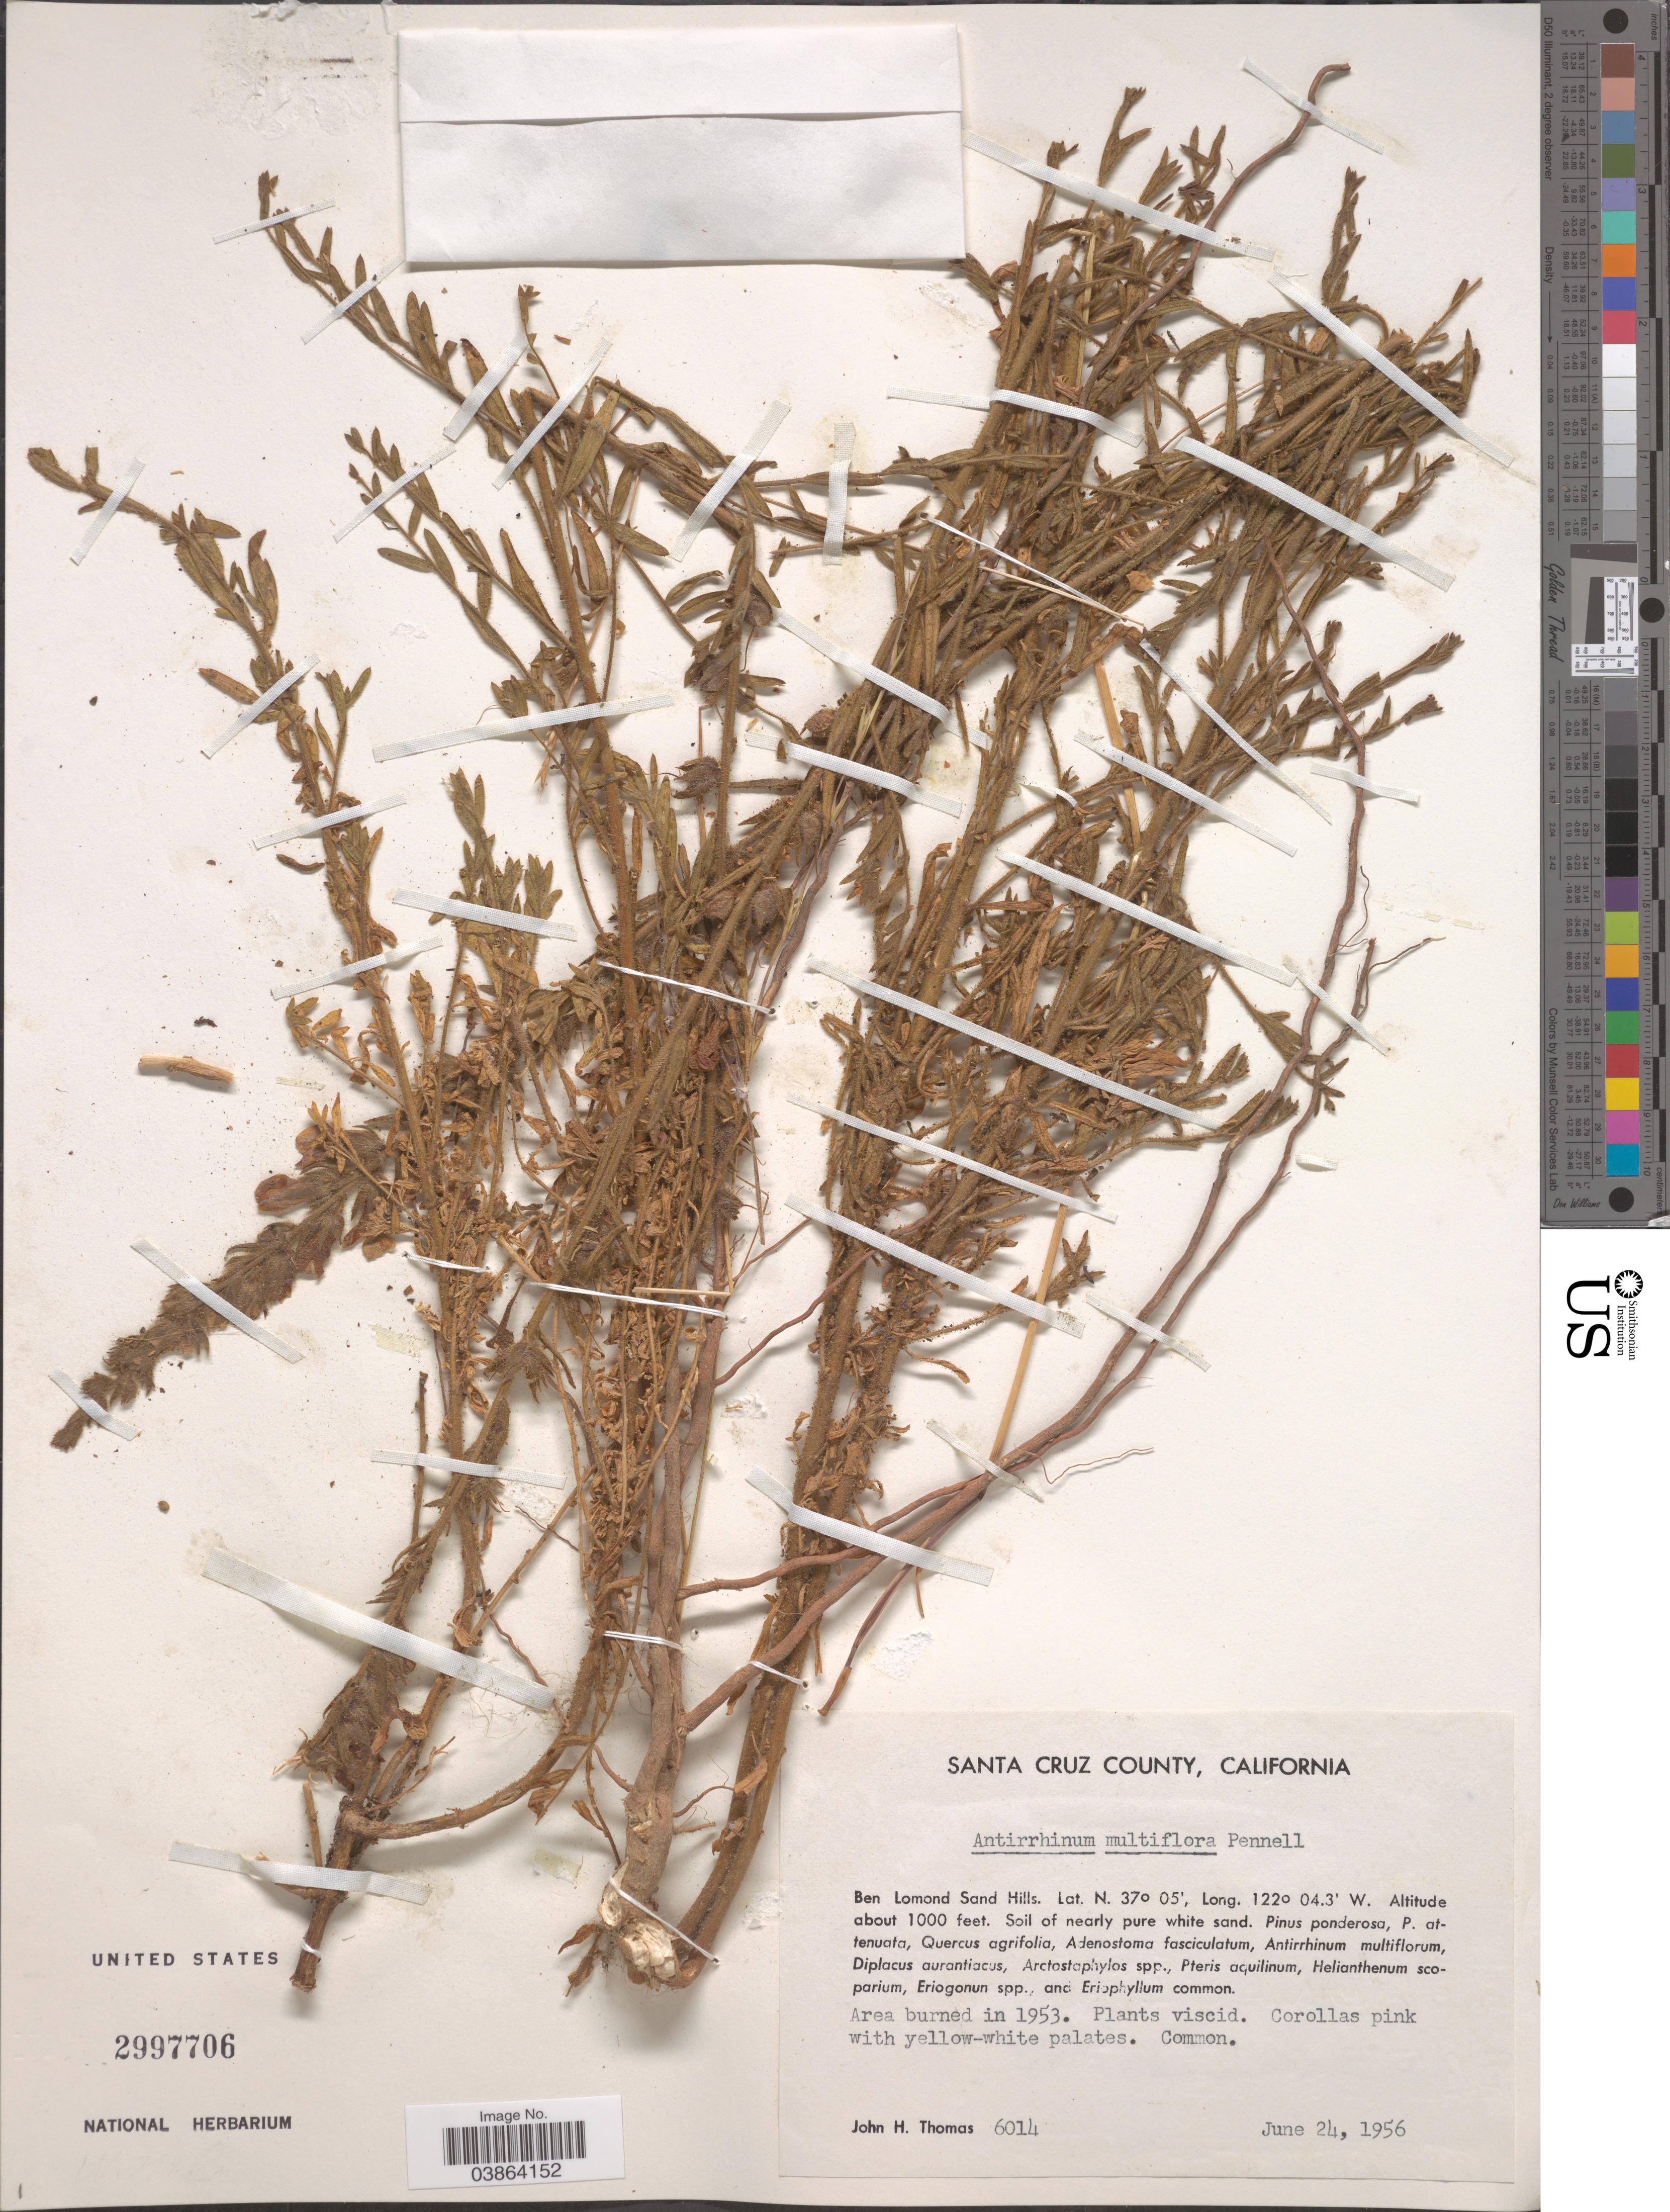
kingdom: Plantae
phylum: Tracheophyta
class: Magnoliopsida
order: Lamiales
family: Plantaginaceae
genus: Sairocarpus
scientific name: Sairocarpus multiflorus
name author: (Pennell) D.A. Sutton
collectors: J. H. Thomas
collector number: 6014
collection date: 1956-06-24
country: United States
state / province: California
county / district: Santa Cruz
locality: Santa Cruz County. Ben Lomond Sand Hills.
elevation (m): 305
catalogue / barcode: US 2997706